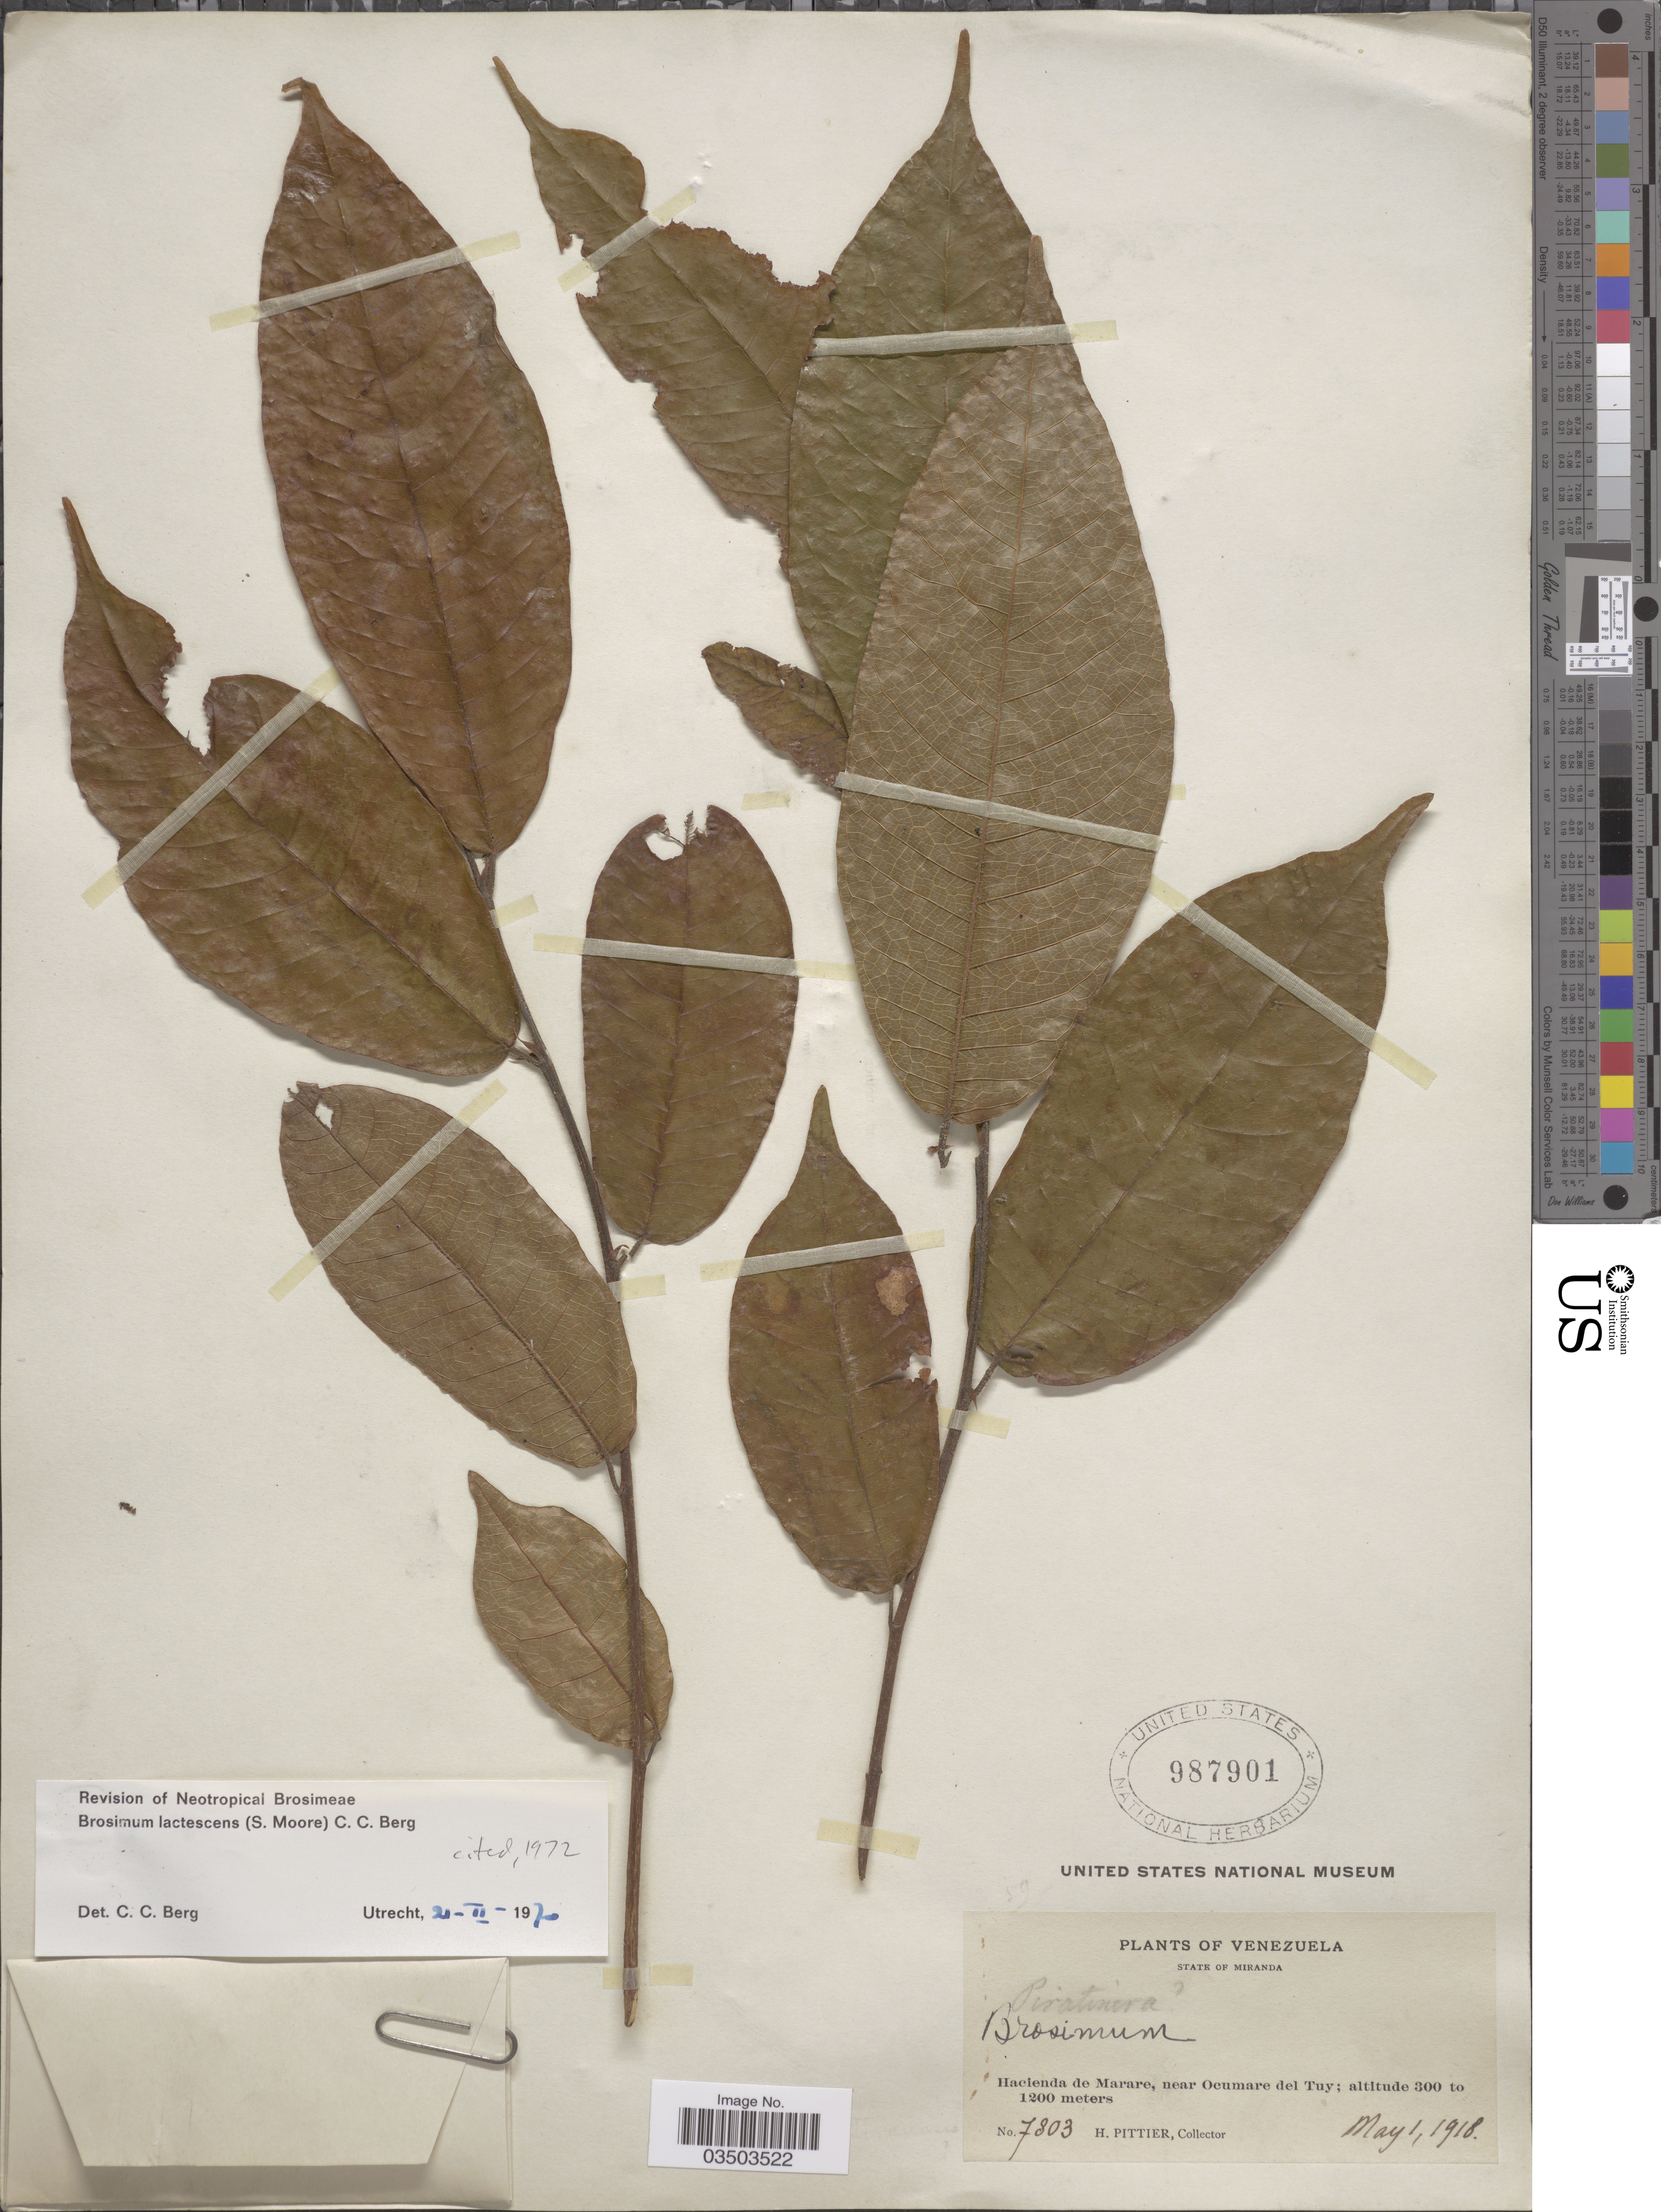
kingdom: Plantae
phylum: Tracheophyta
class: Magnoliopsida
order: Rosales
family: Moraceae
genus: Brosimum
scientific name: Brosimum lactescens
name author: (S. Moore) C.C. Berg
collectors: H. F. Pittier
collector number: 7803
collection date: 1918-05-01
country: Venezuela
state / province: Miranda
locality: Hacienda de Marare, near Ocumare del Tuy.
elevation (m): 300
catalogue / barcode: US 987901